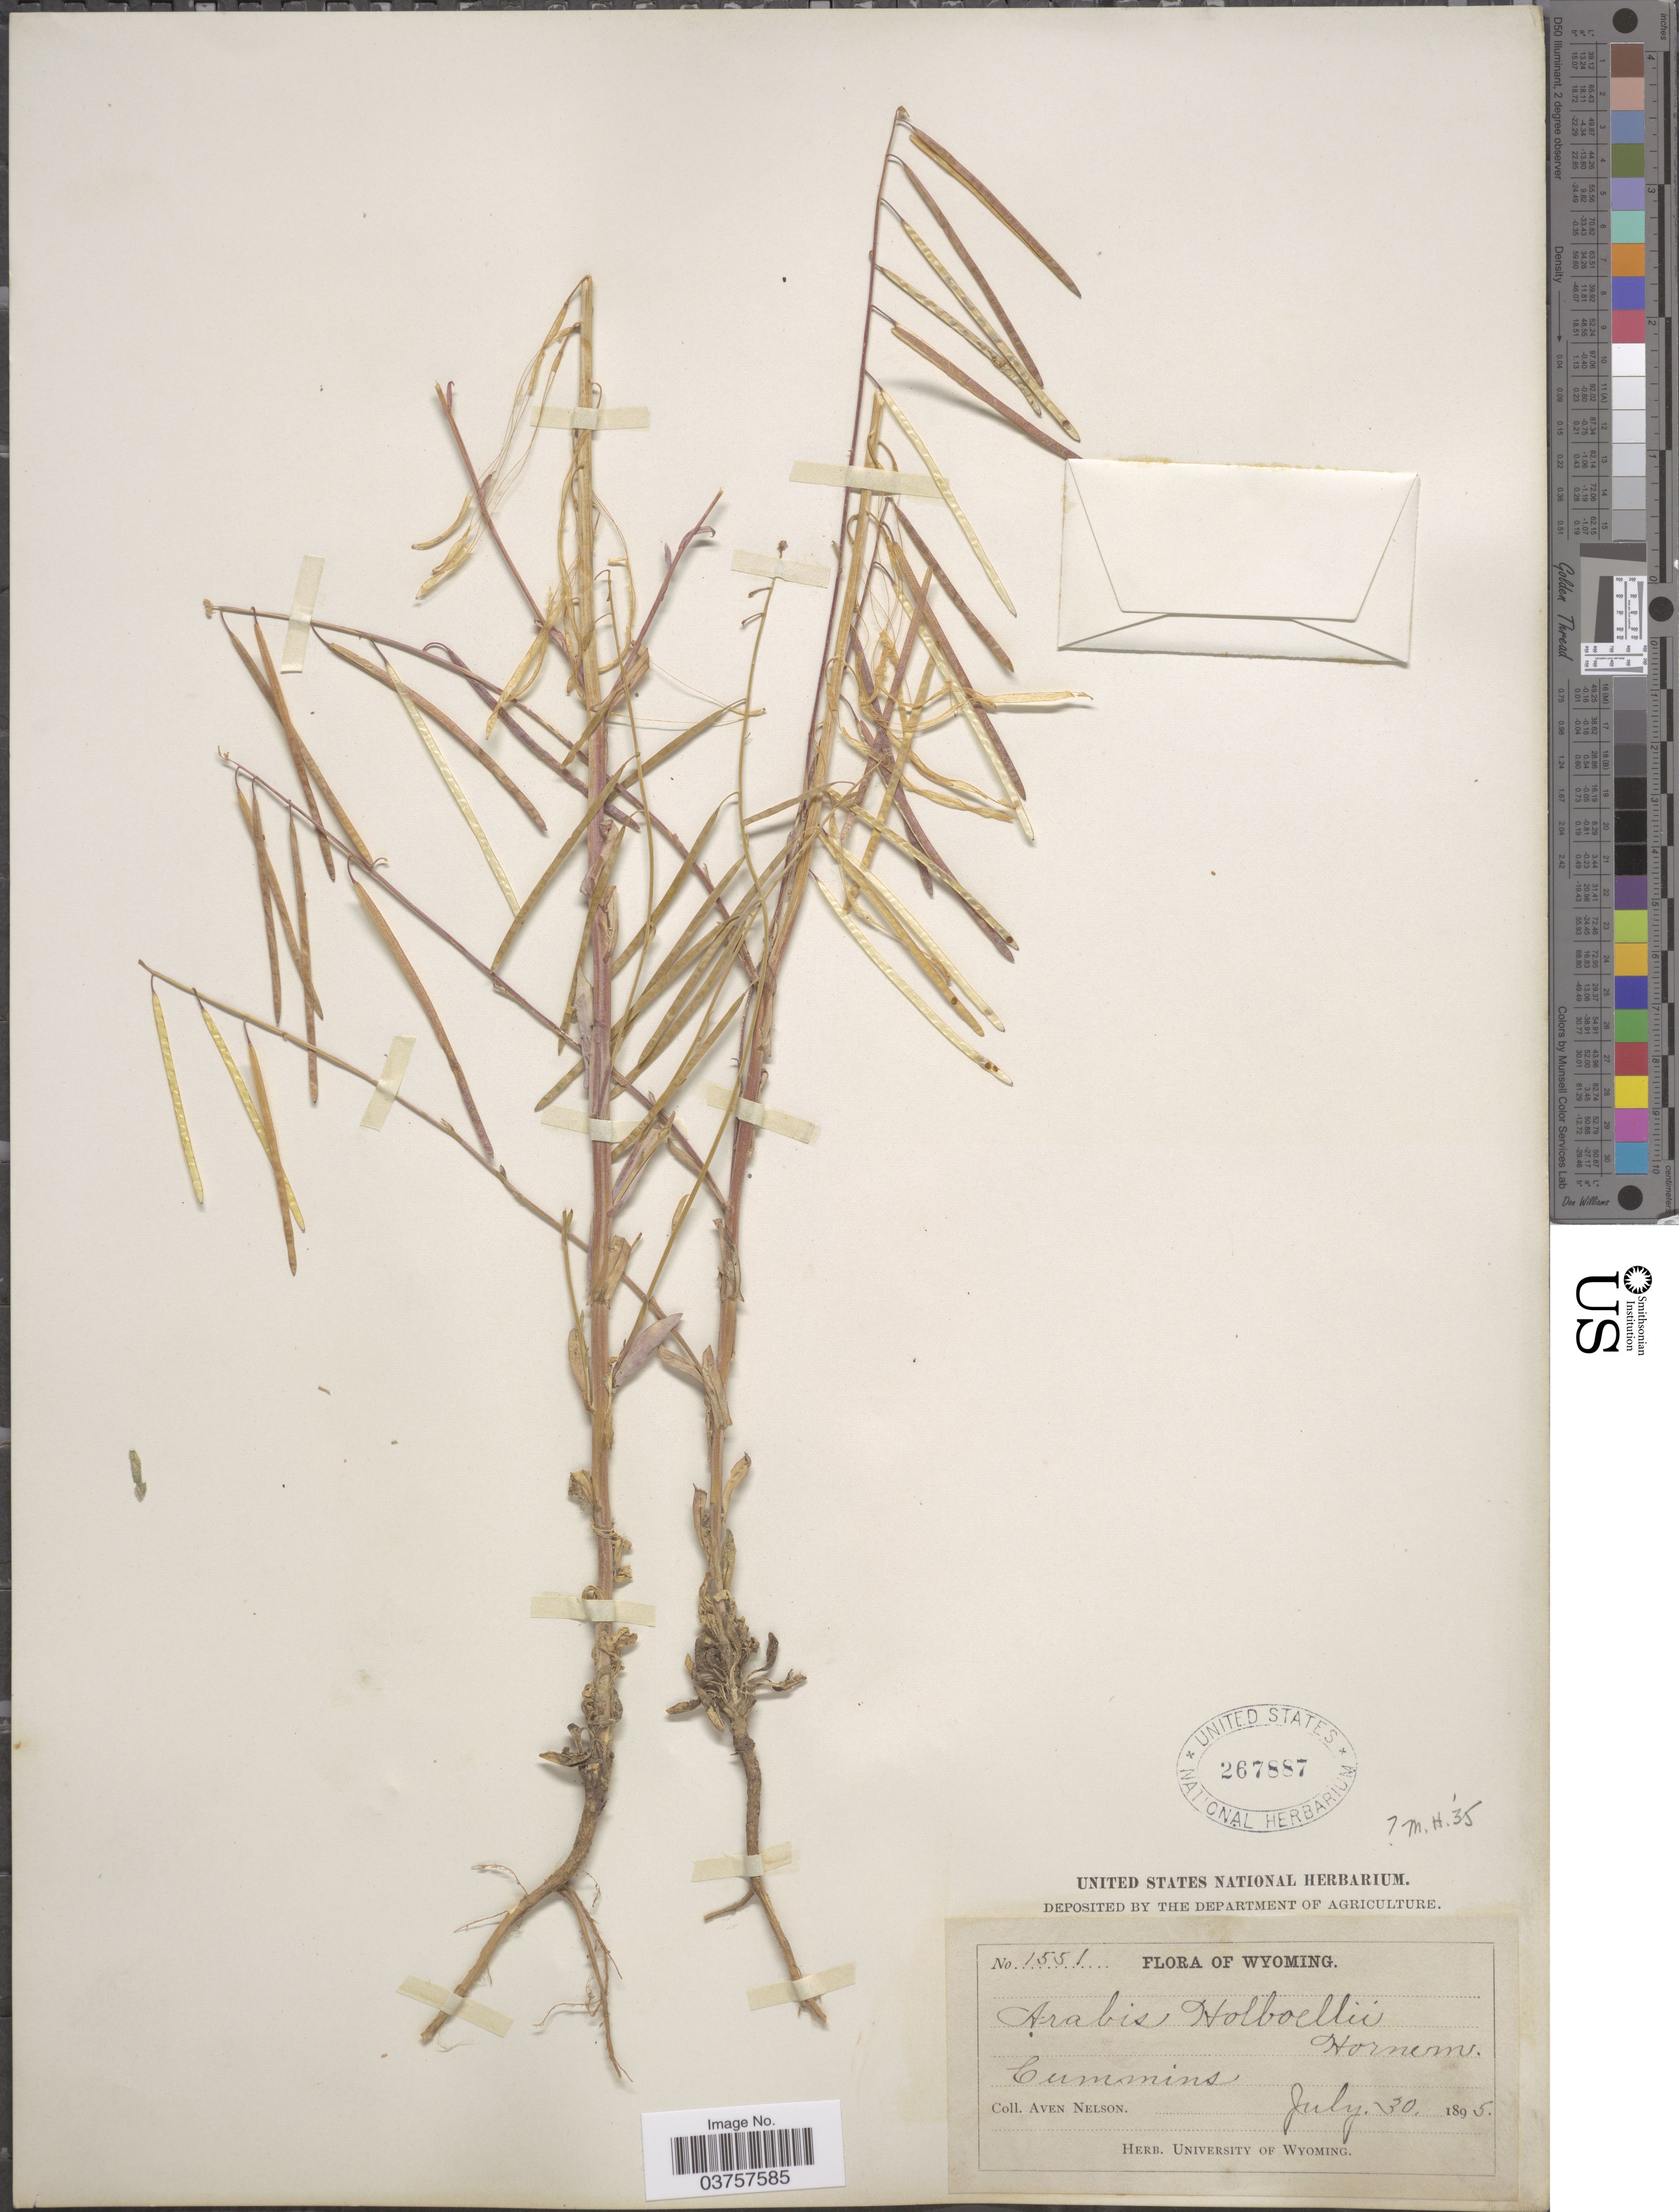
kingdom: Plantae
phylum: Tracheophyta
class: Magnoliopsida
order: Brassicales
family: Brassicaceae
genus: Arabis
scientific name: Arabis holboellii var. retrofracta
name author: Rydb.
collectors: A. Nelson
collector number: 1551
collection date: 1895-07-30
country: United States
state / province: Wyoming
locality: Cummins.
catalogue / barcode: US 267887